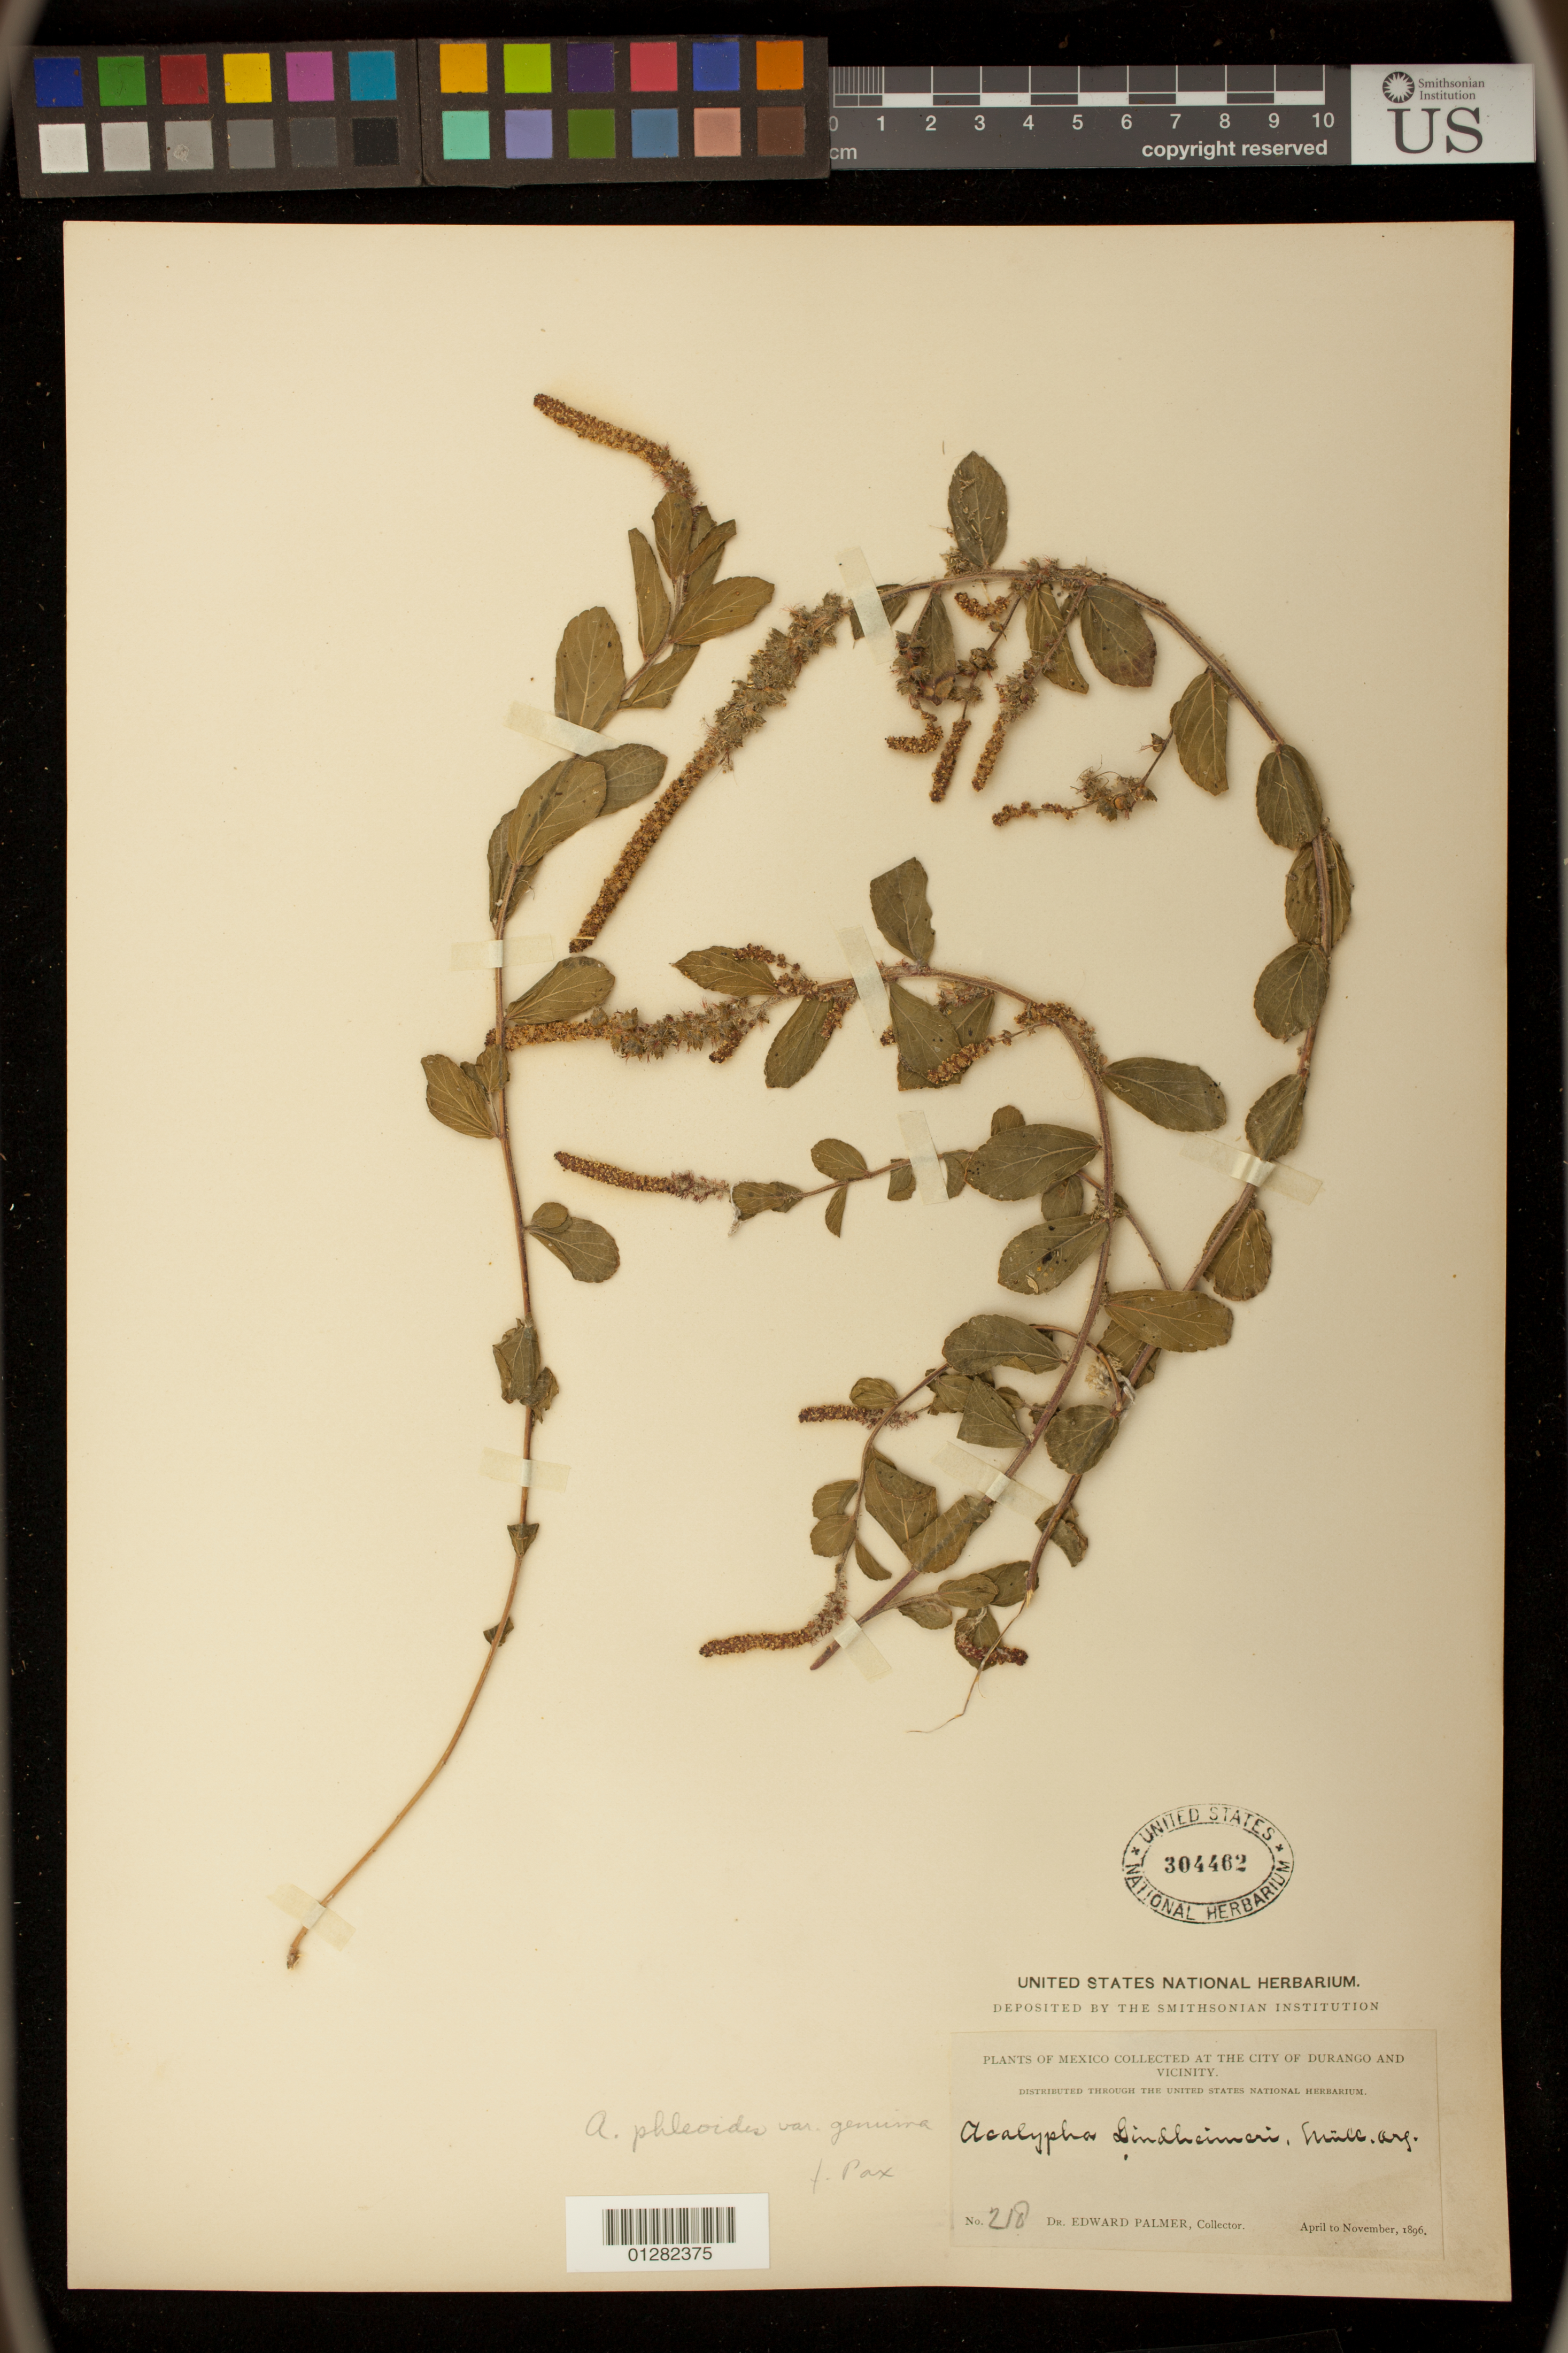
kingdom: Plantae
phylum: Tracheophyta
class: Magnoliopsida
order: Malpighiales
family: Euphorbiaceae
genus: Acalypha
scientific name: Acalypha phleoides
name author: Cav.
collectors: M. Navarez Montes & A. E. Salazar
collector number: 218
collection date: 1896-04/1896-11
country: Mexico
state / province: Durango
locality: Vicinity of the city of Durango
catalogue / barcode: US 304462